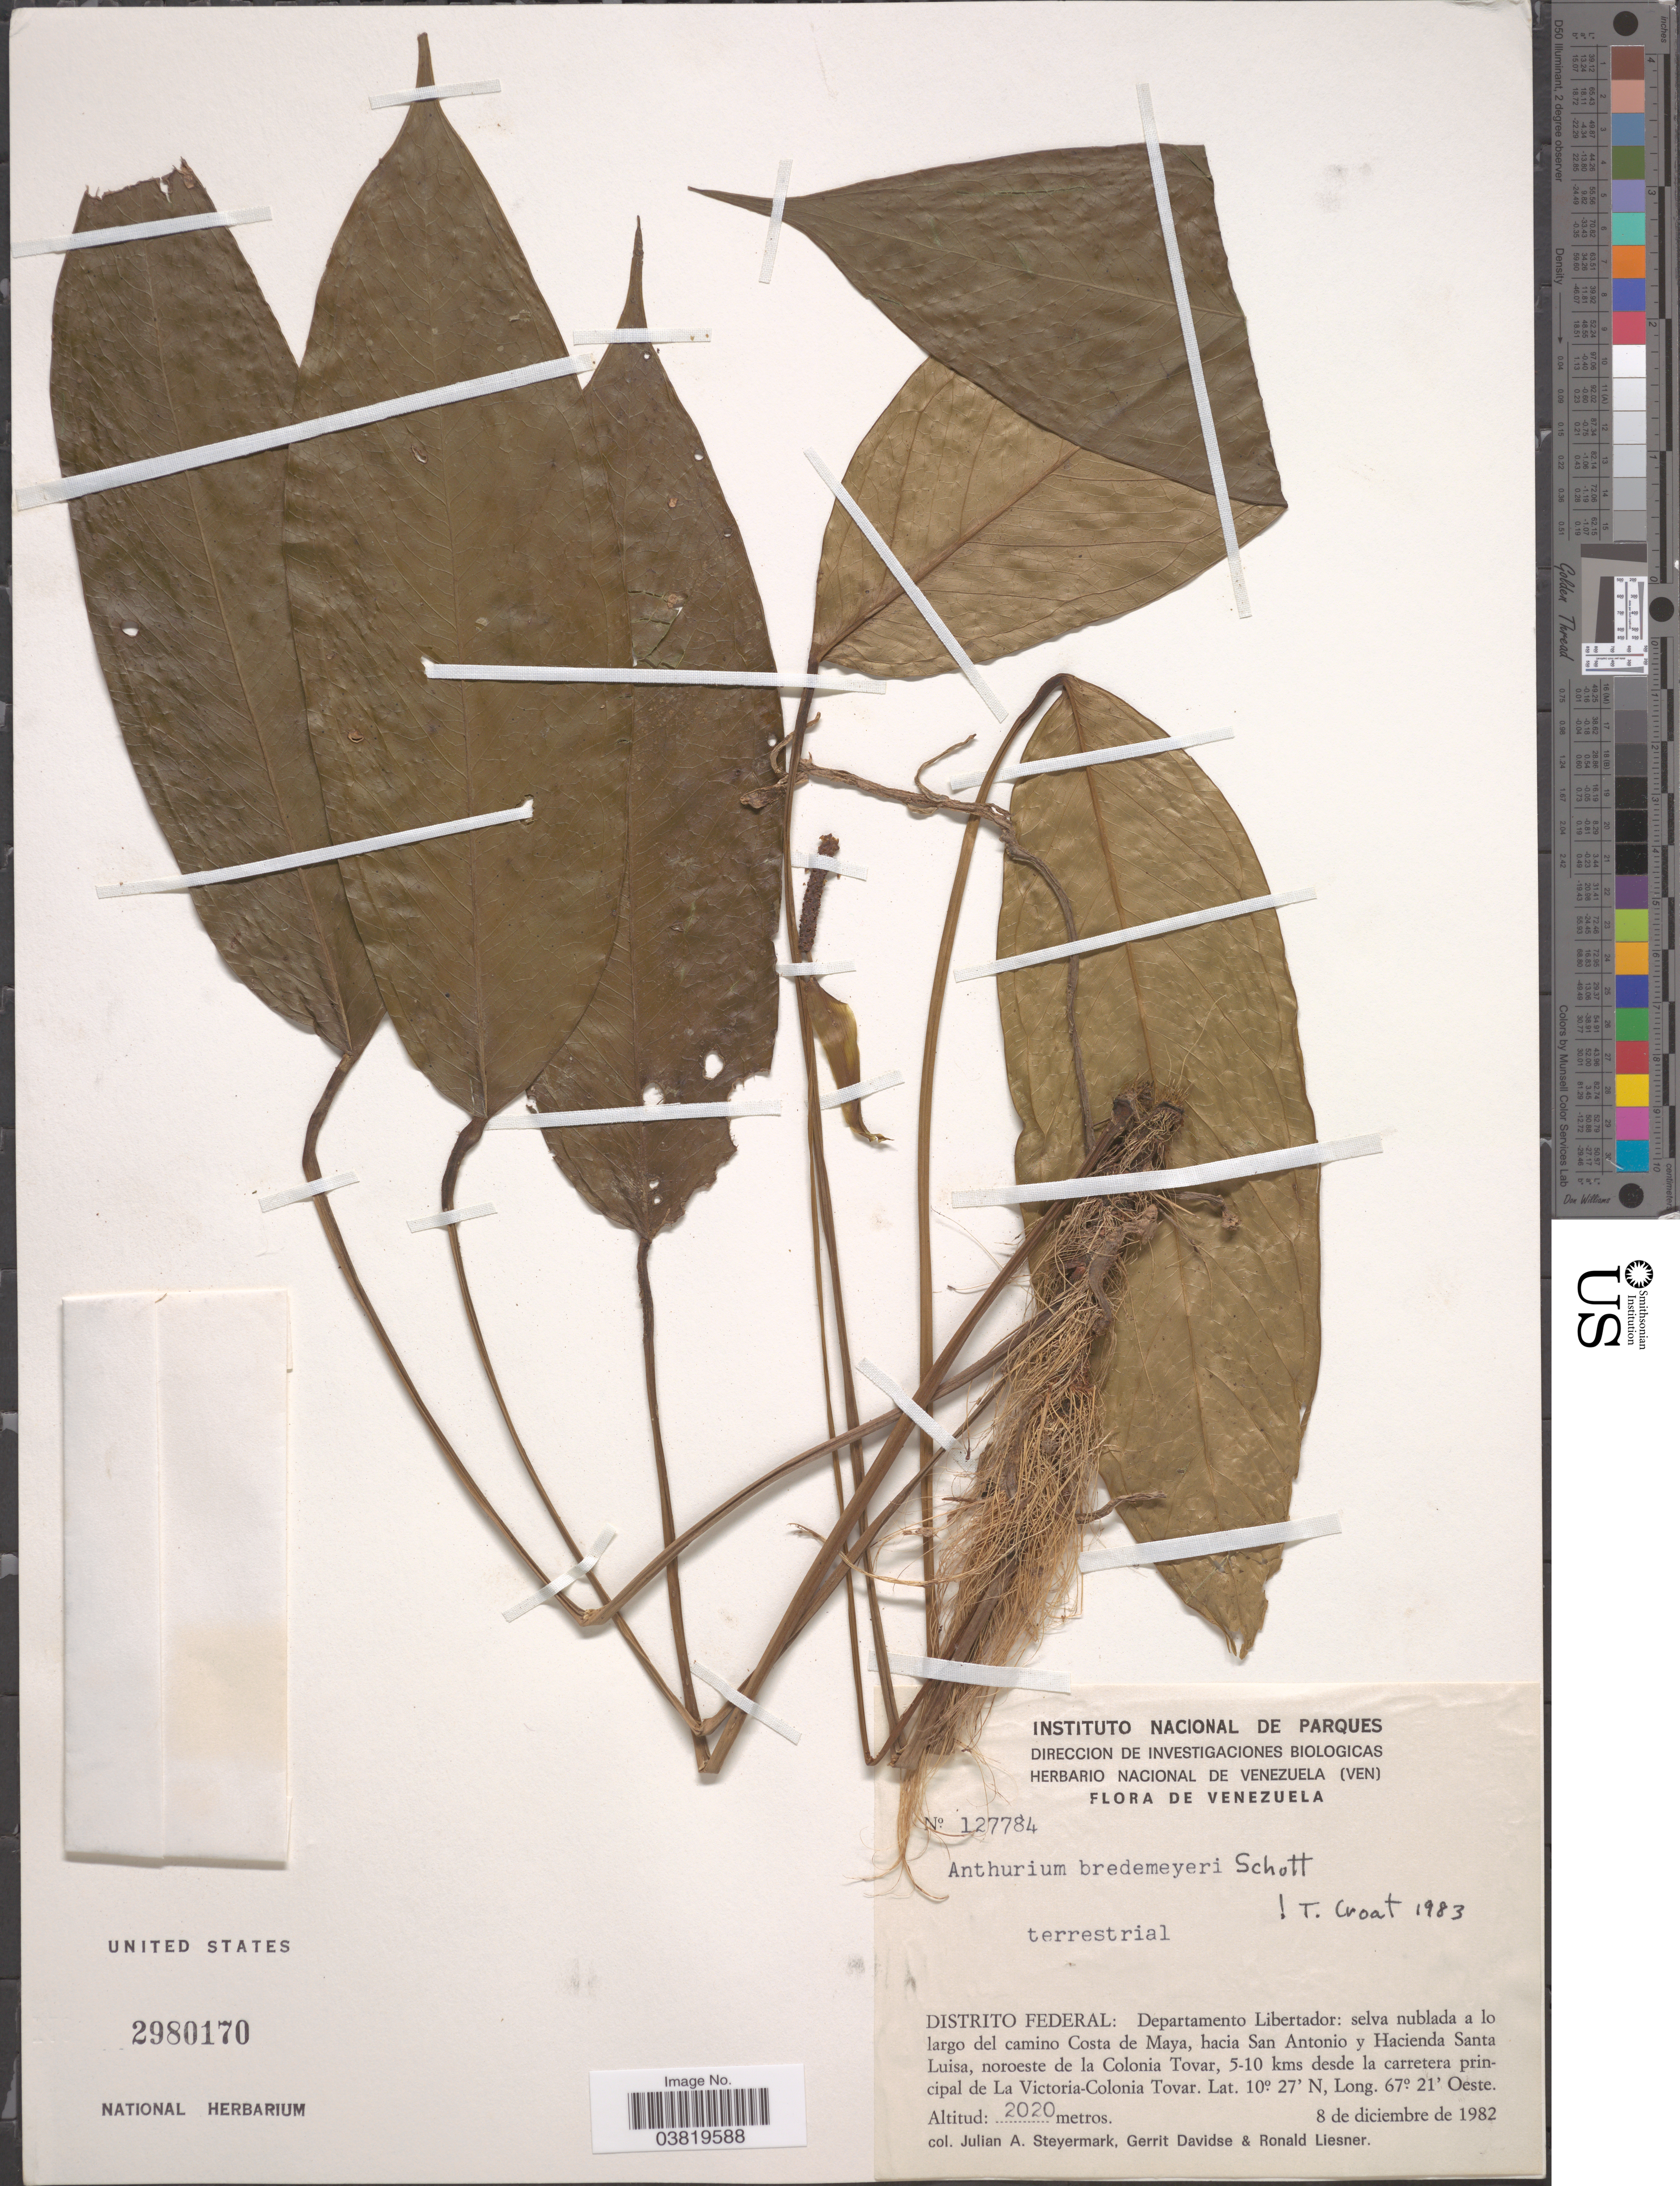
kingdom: Plantae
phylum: Tracheophyta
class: Liliopsida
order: Alismatales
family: Araceae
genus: Anthurium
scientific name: Anthurium bredemeyeri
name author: Schott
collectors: J. Steyermark, G. Davidse & R. L. Liesner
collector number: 127784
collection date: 1982-12-08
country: Venezuela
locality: Distrito Federal: Departamento Libertador: selva nublada a lo largo del camino Costa de Maya, hacia San Antonio y Hacienda Santa Luisa, noroeste de la Colonia Tovar, 5-10 kms desde la carretera principal de La Victoria-Colonia Tovar.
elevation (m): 2020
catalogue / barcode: US 2980170